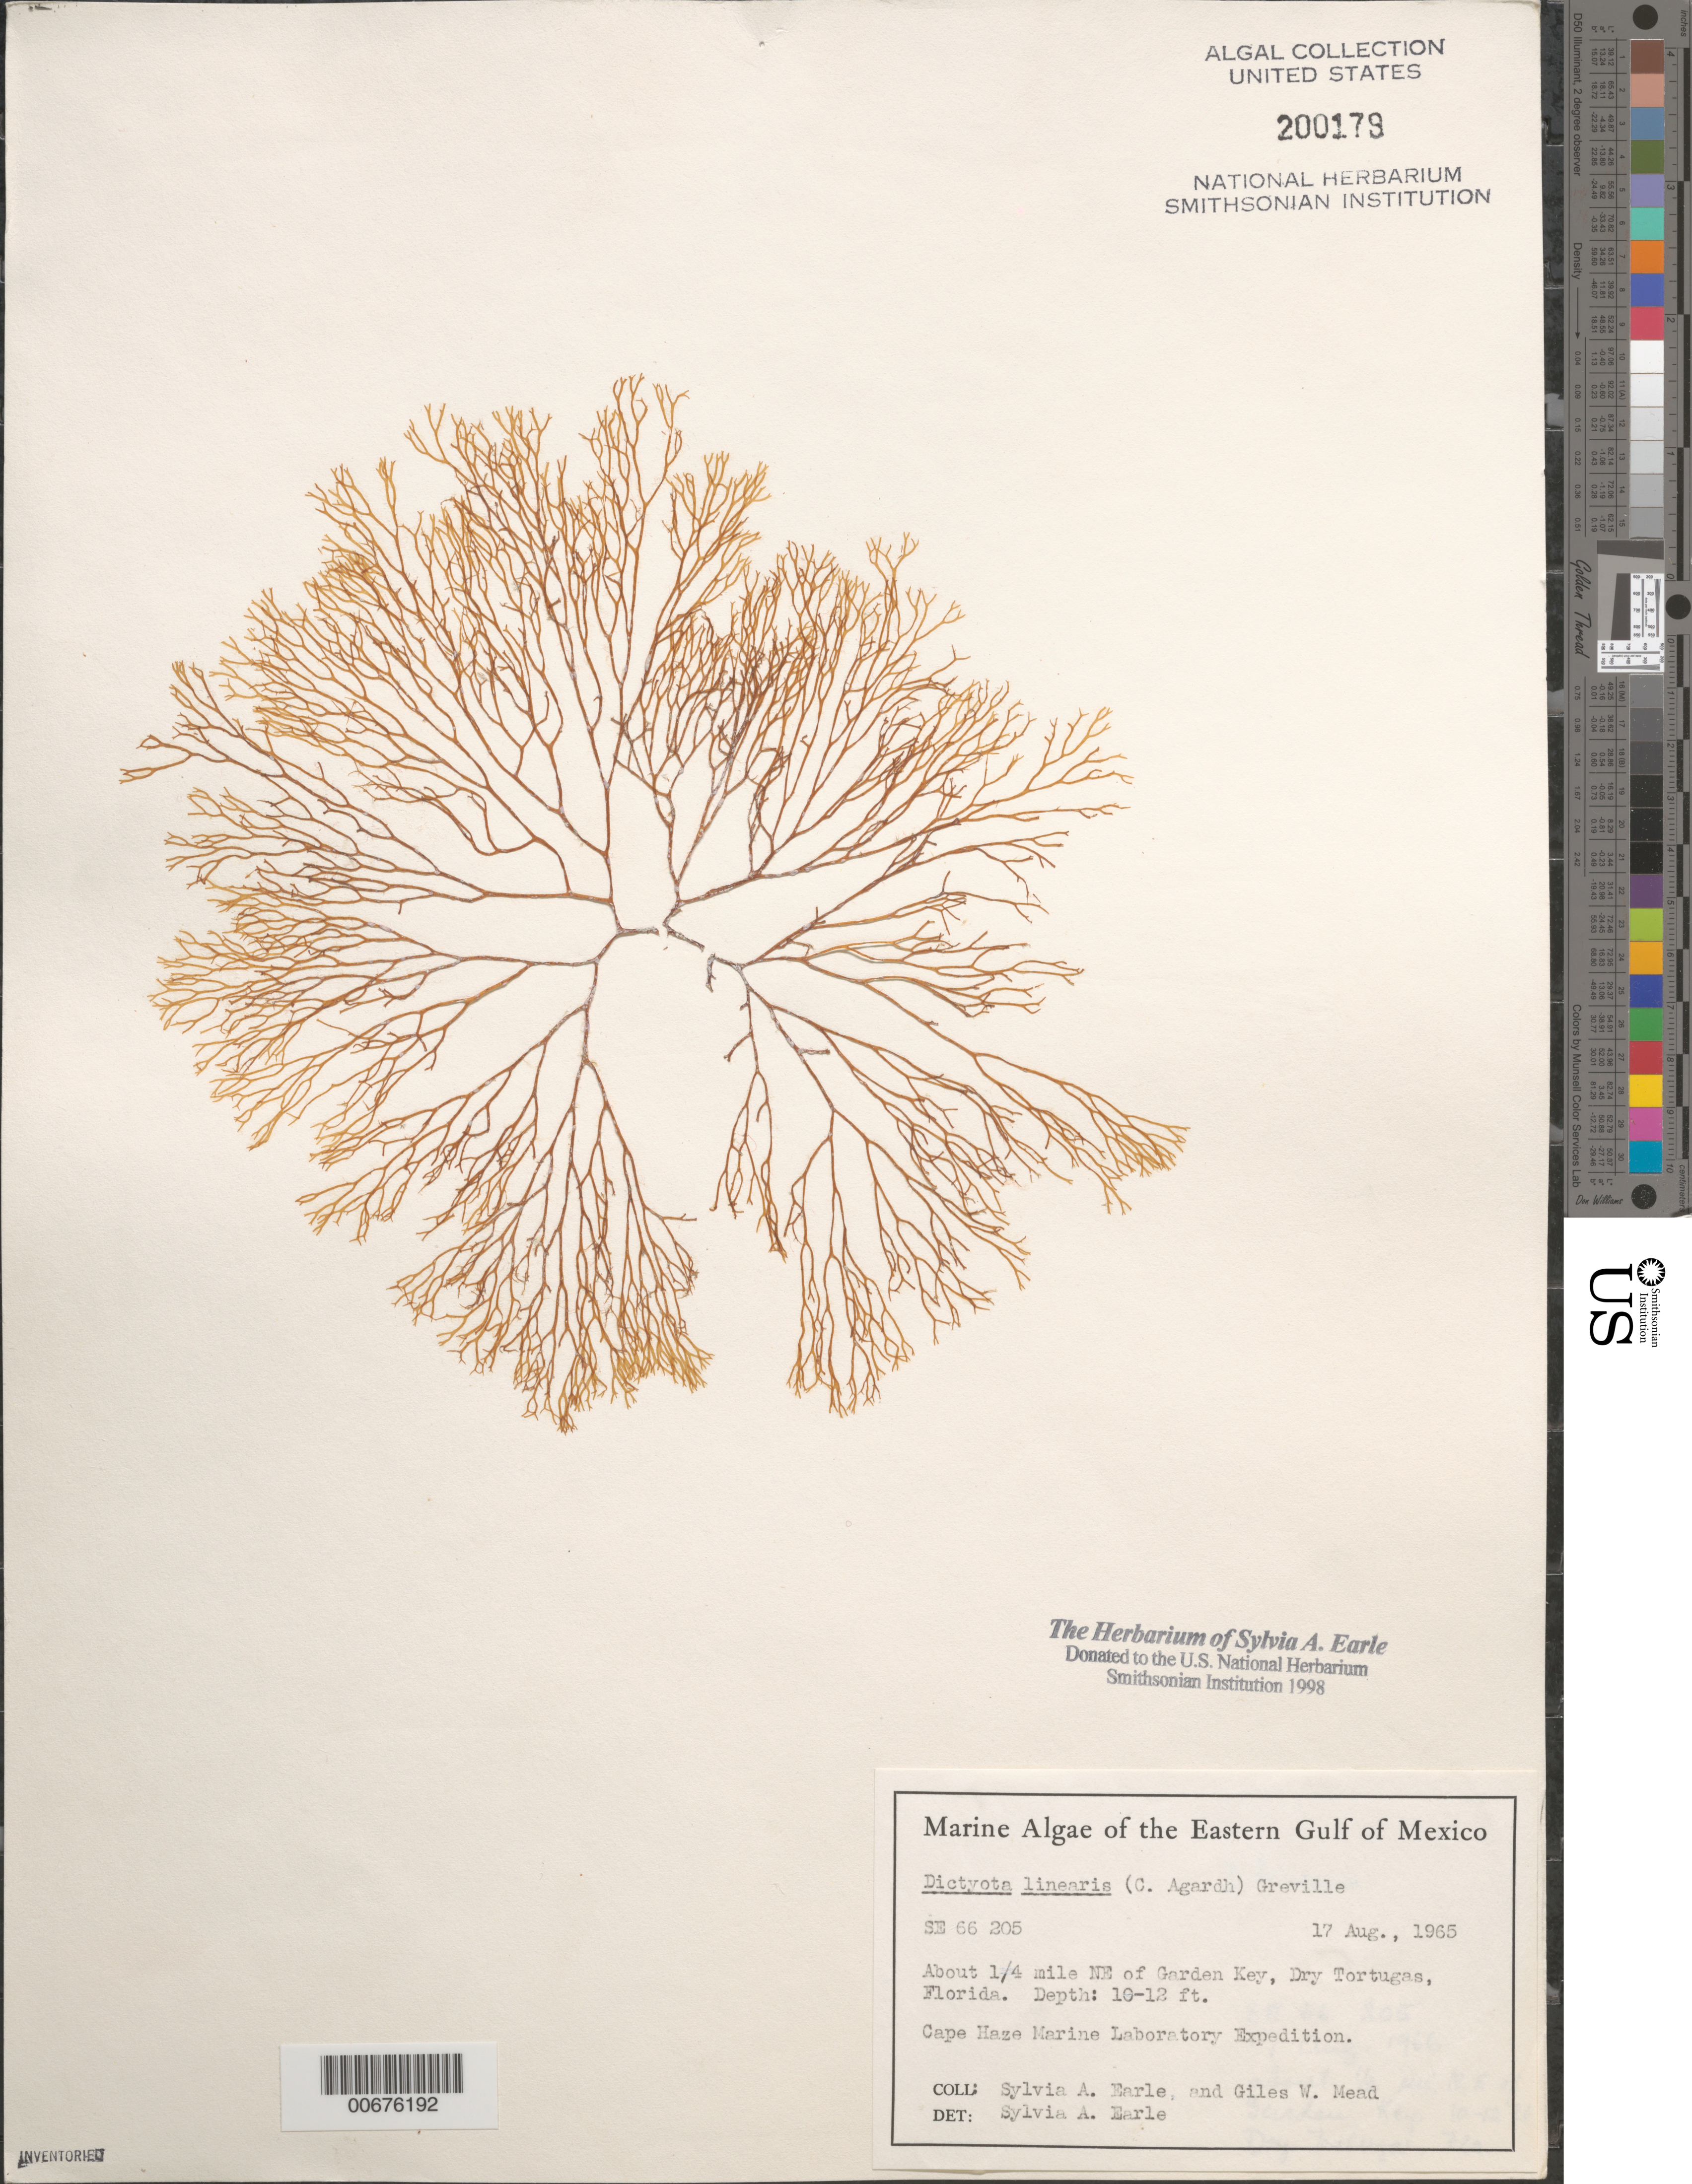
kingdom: Chromista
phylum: Ochrophyta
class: Phaeophyceae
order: Dictyotales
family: Dictyotaceae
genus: Dictyota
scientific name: Dictyota linearis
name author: (C. Agardh) Grev.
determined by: Earle, S. A.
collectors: S. A. Earle & G. W. Mead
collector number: Se 66205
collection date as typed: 17 Aug 1966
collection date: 1966-08-17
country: United States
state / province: Florida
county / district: Monroe County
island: Dry Tortugas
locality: Ca. 1/4th mile northeast of Garden Key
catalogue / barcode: US 200179